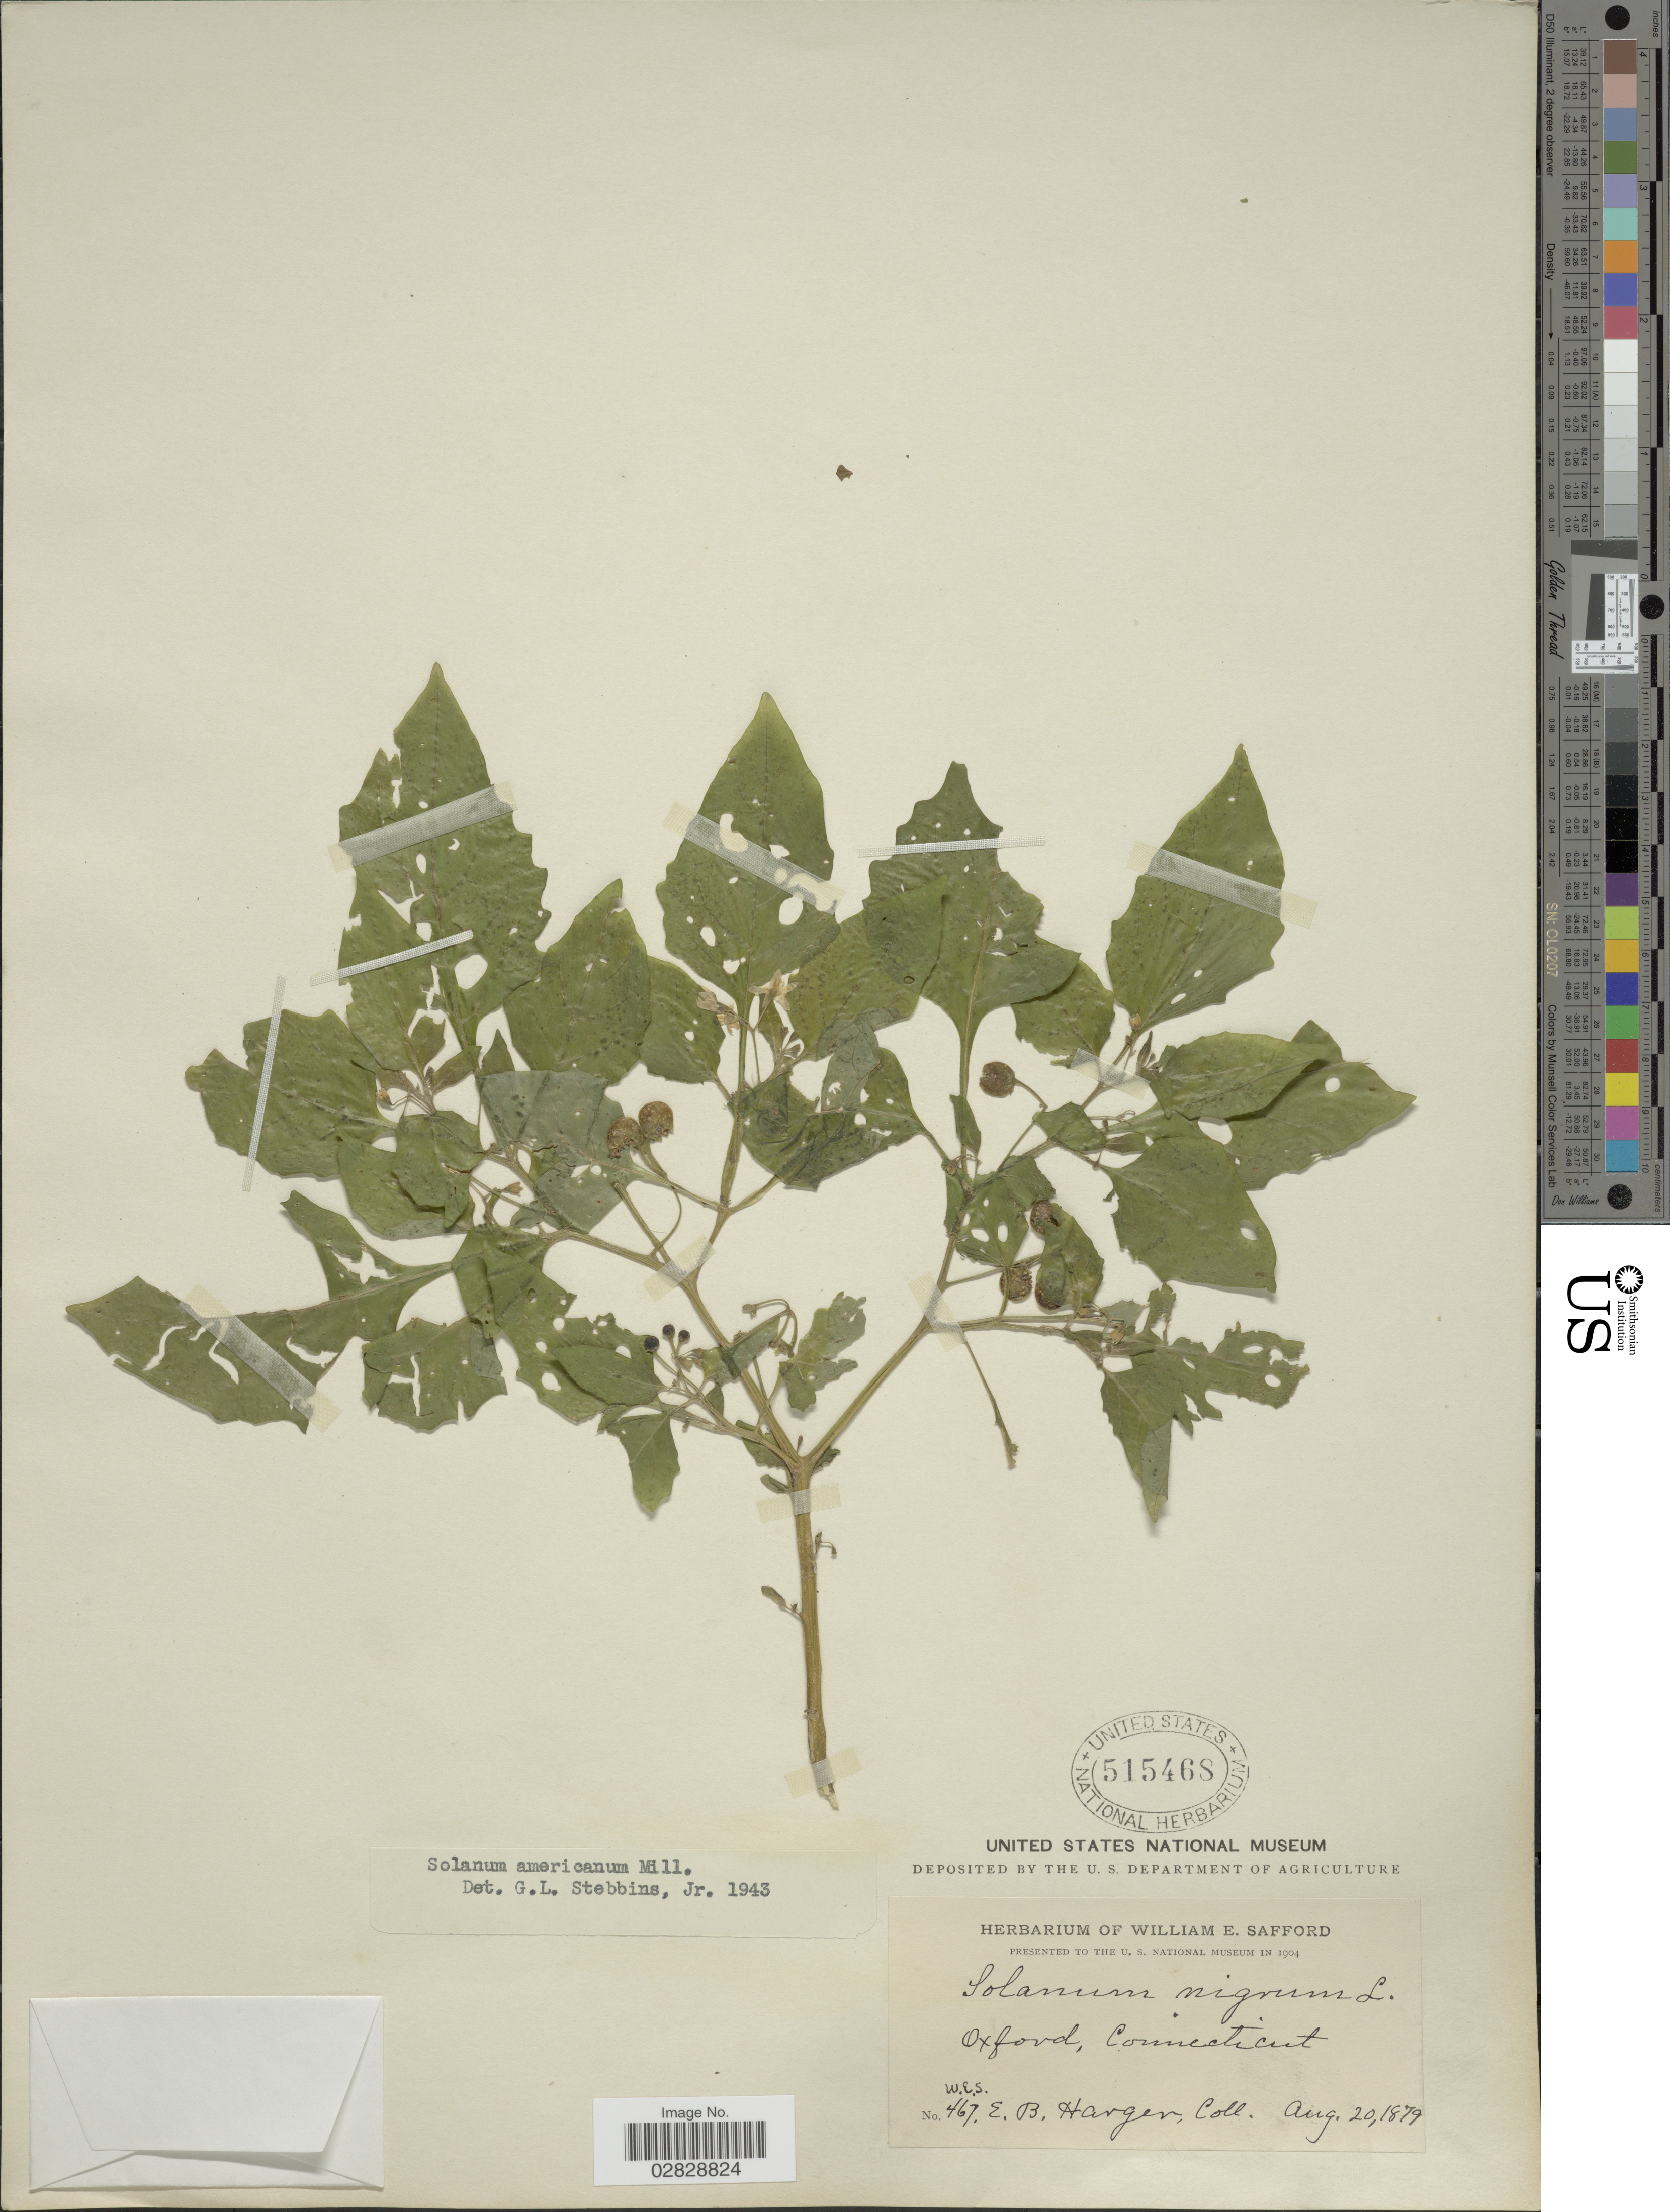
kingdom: Plantae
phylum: Tracheophyta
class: Magnoliopsida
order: Solanales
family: Solanaceae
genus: Solanum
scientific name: Solanum emulans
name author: Raf.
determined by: Knapp, S. D.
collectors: E. B. Harger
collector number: W.E.S.467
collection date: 1879-08-20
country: United States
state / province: Connecticut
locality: Oxford.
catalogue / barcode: US 515468